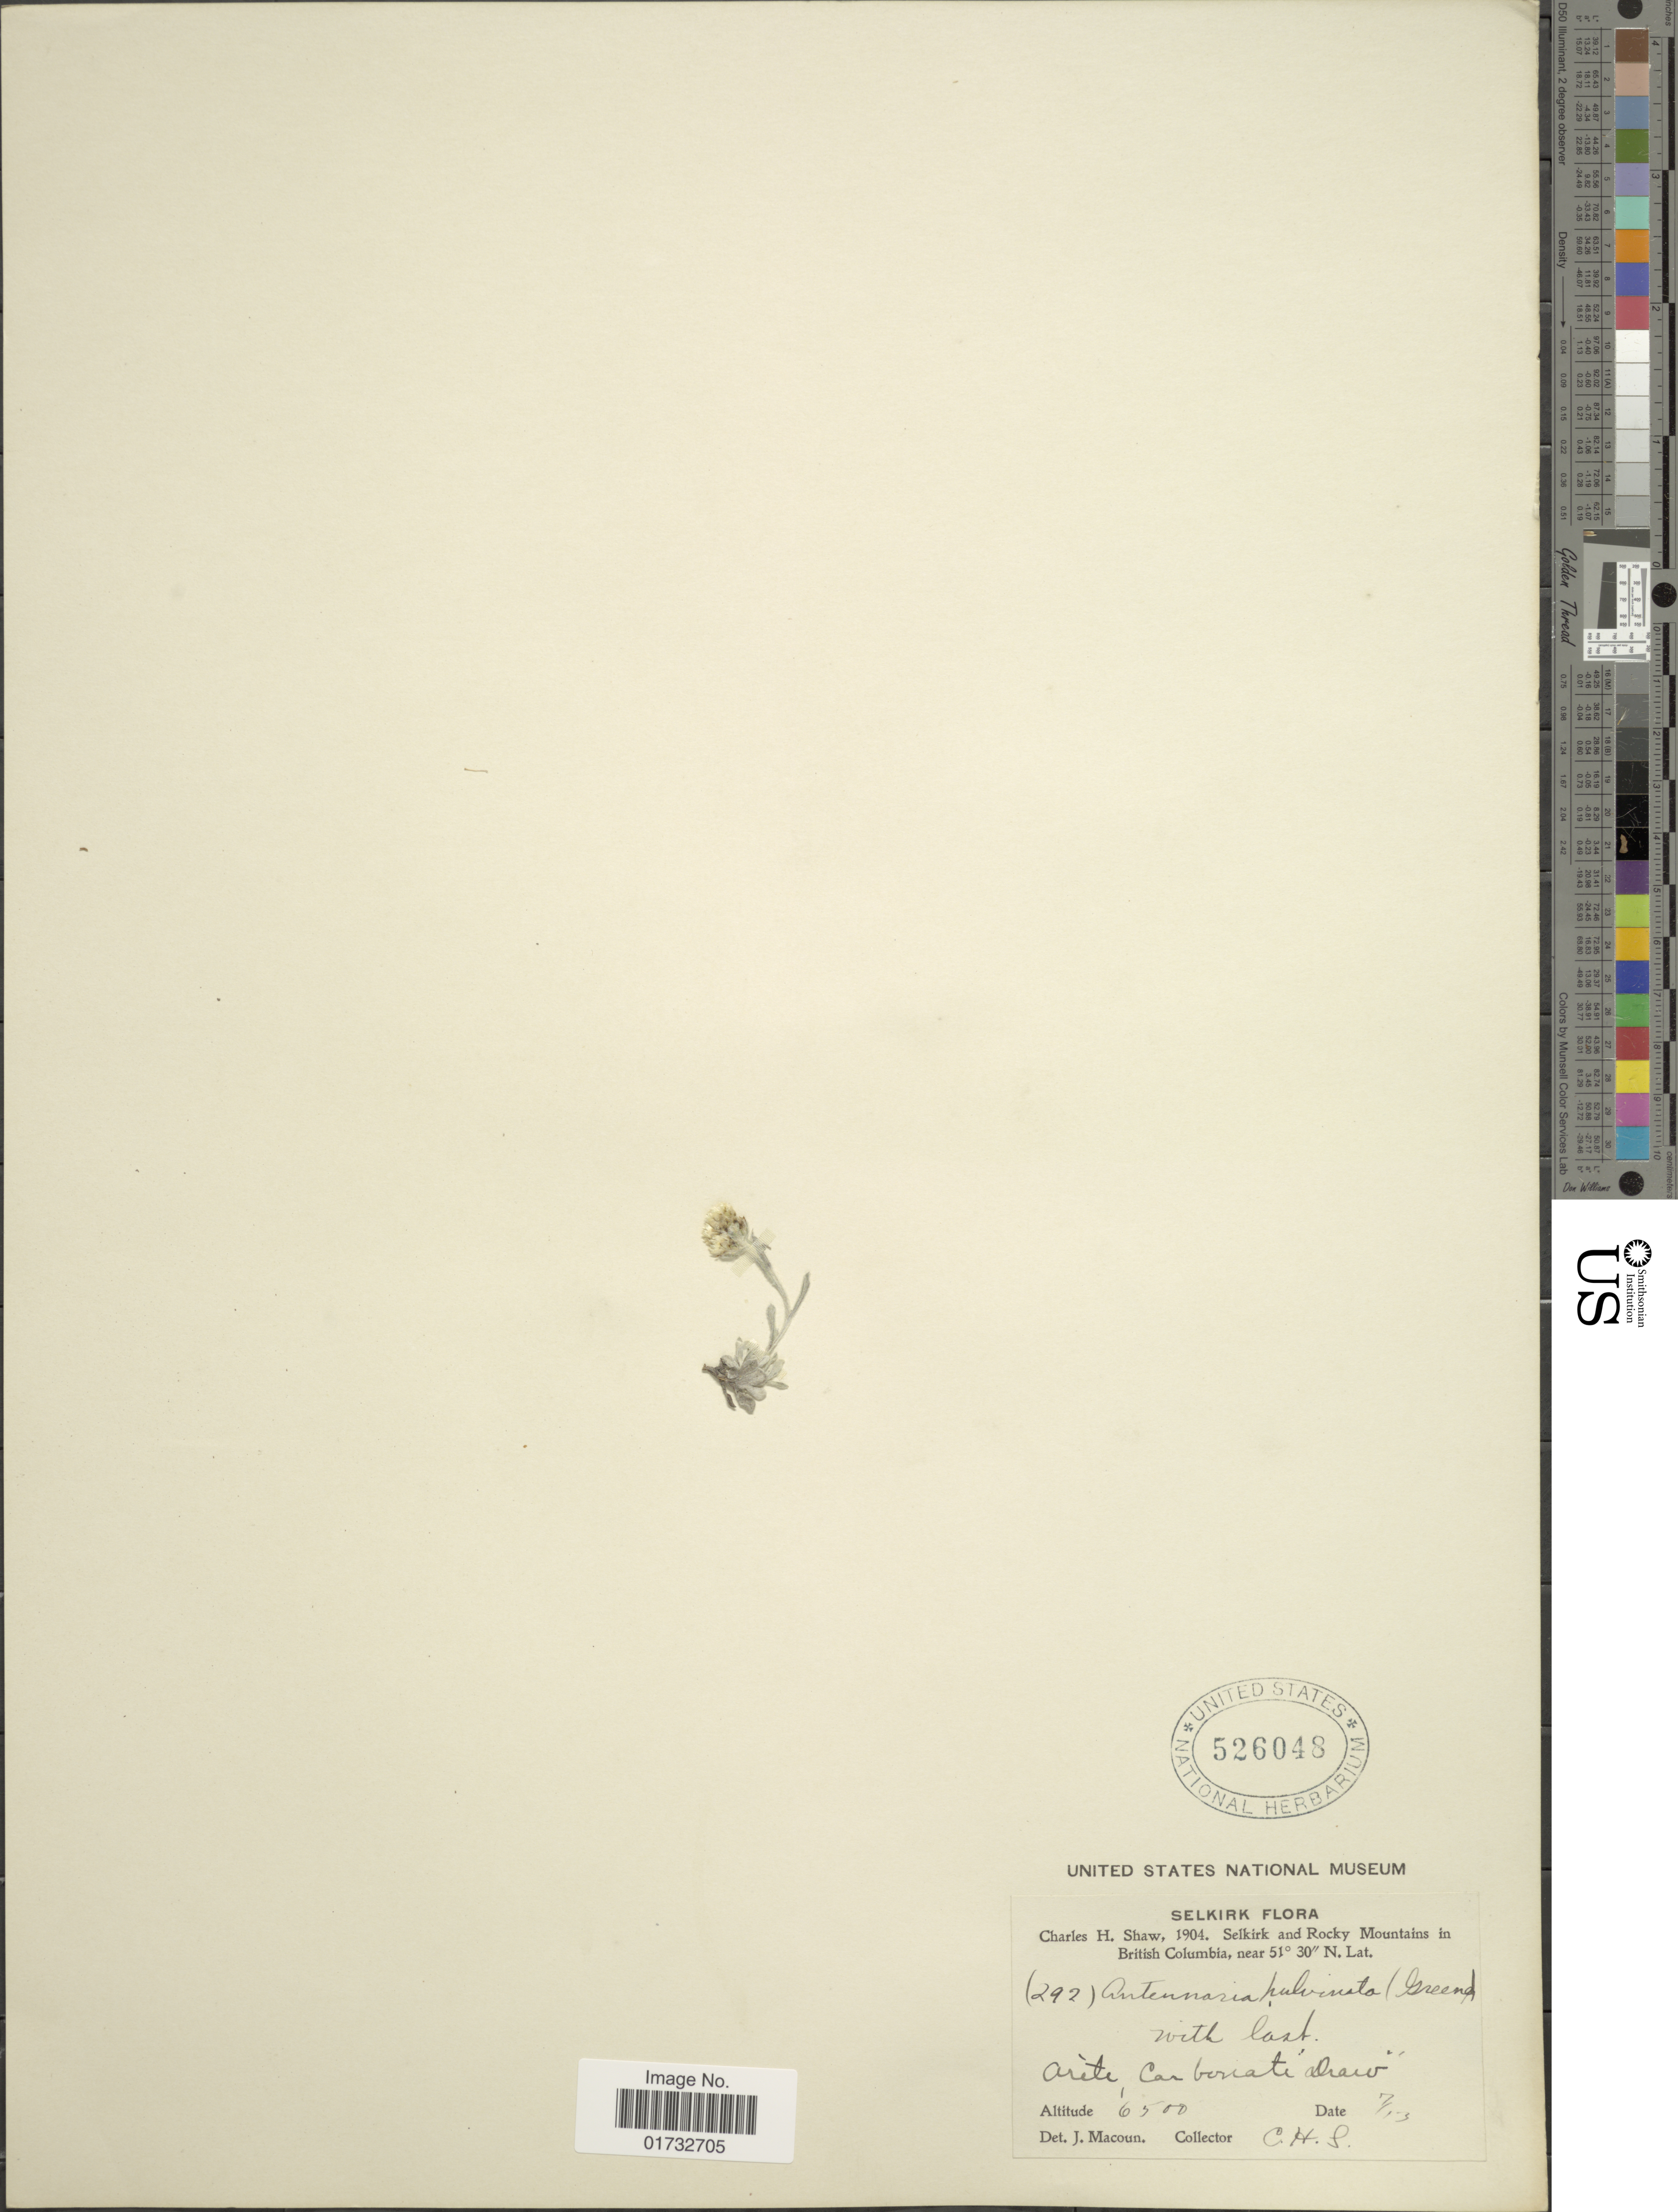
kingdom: Plantae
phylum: Tracheophyta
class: Magnoliopsida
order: Asterales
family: Asteraceae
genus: Antennaria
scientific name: Antennaria pulvinata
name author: Greene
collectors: C. H. Shaw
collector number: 292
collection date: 1904-07-13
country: Canada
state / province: British Columbia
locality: Selkirk. Rocky Mountains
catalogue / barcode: US 526048